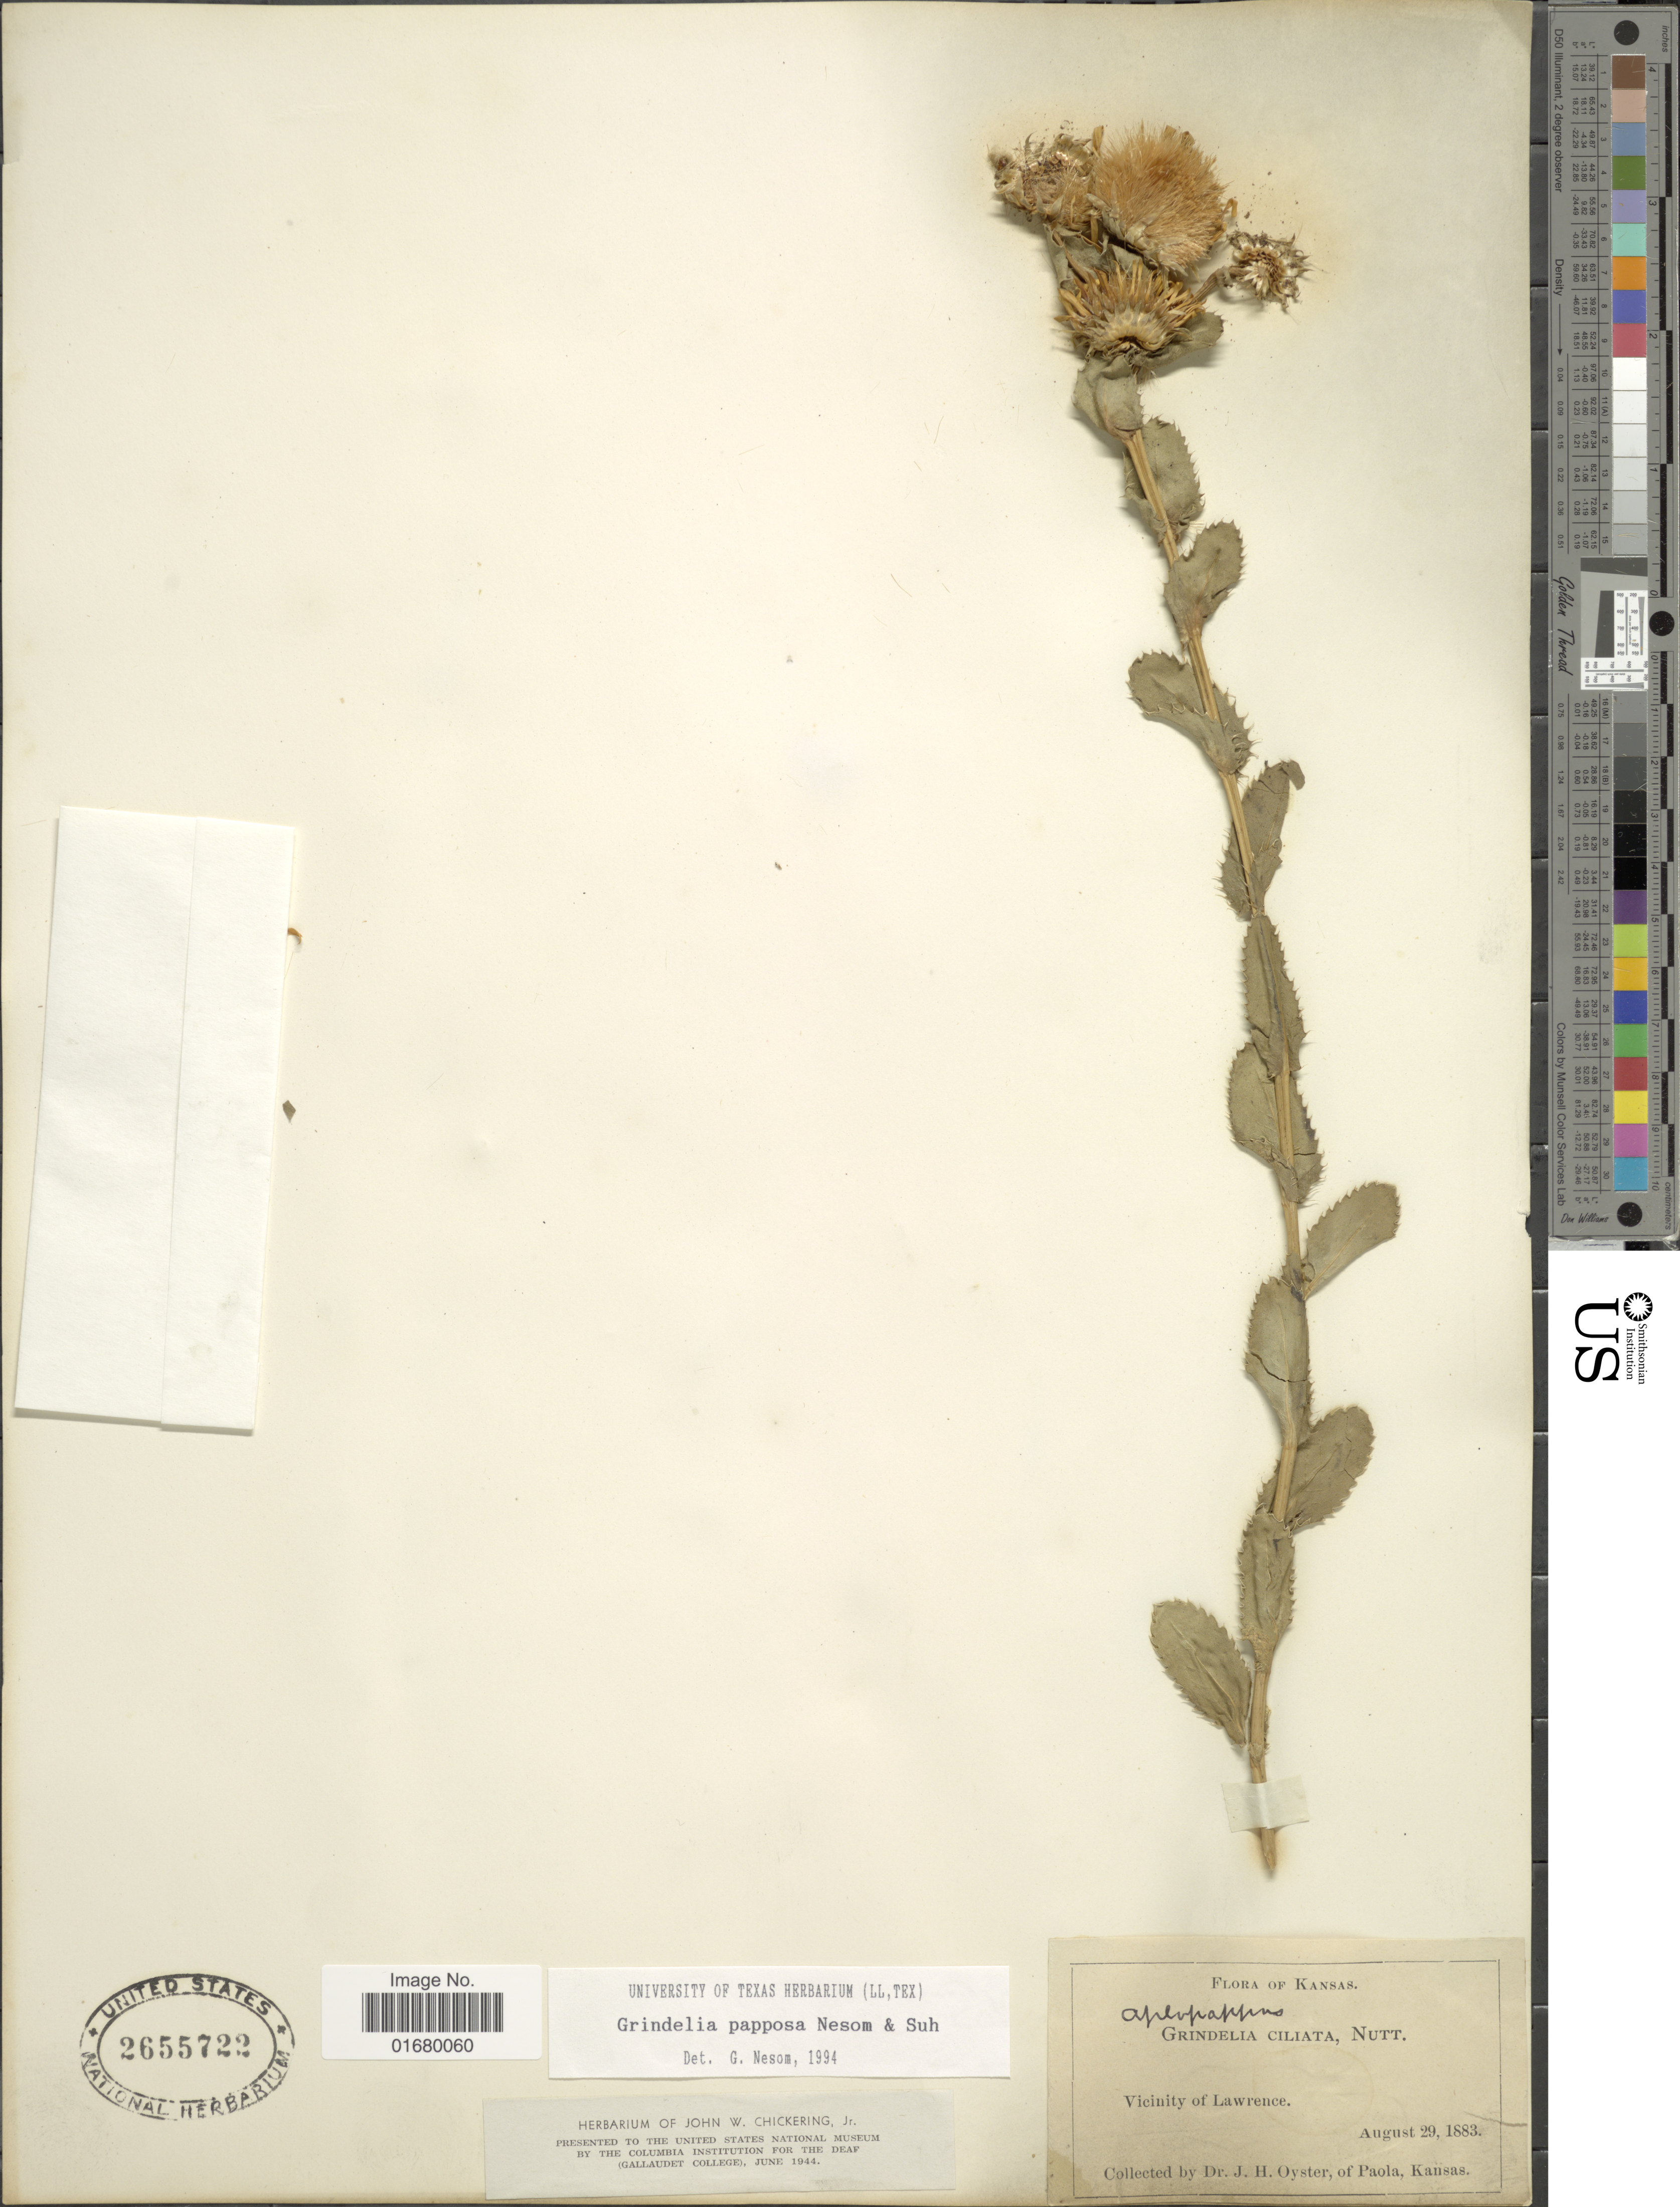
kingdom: Plantae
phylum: Tracheophyta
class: Magnoliopsida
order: Asterales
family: Asteraceae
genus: Grindelia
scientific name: Grindelia papposa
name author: G.L. Nesom & Suh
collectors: J. H. Oyster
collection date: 1883-08-29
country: United States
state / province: Kansas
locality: Vicinity of Lawrence, Paolo.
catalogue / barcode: US 2655722